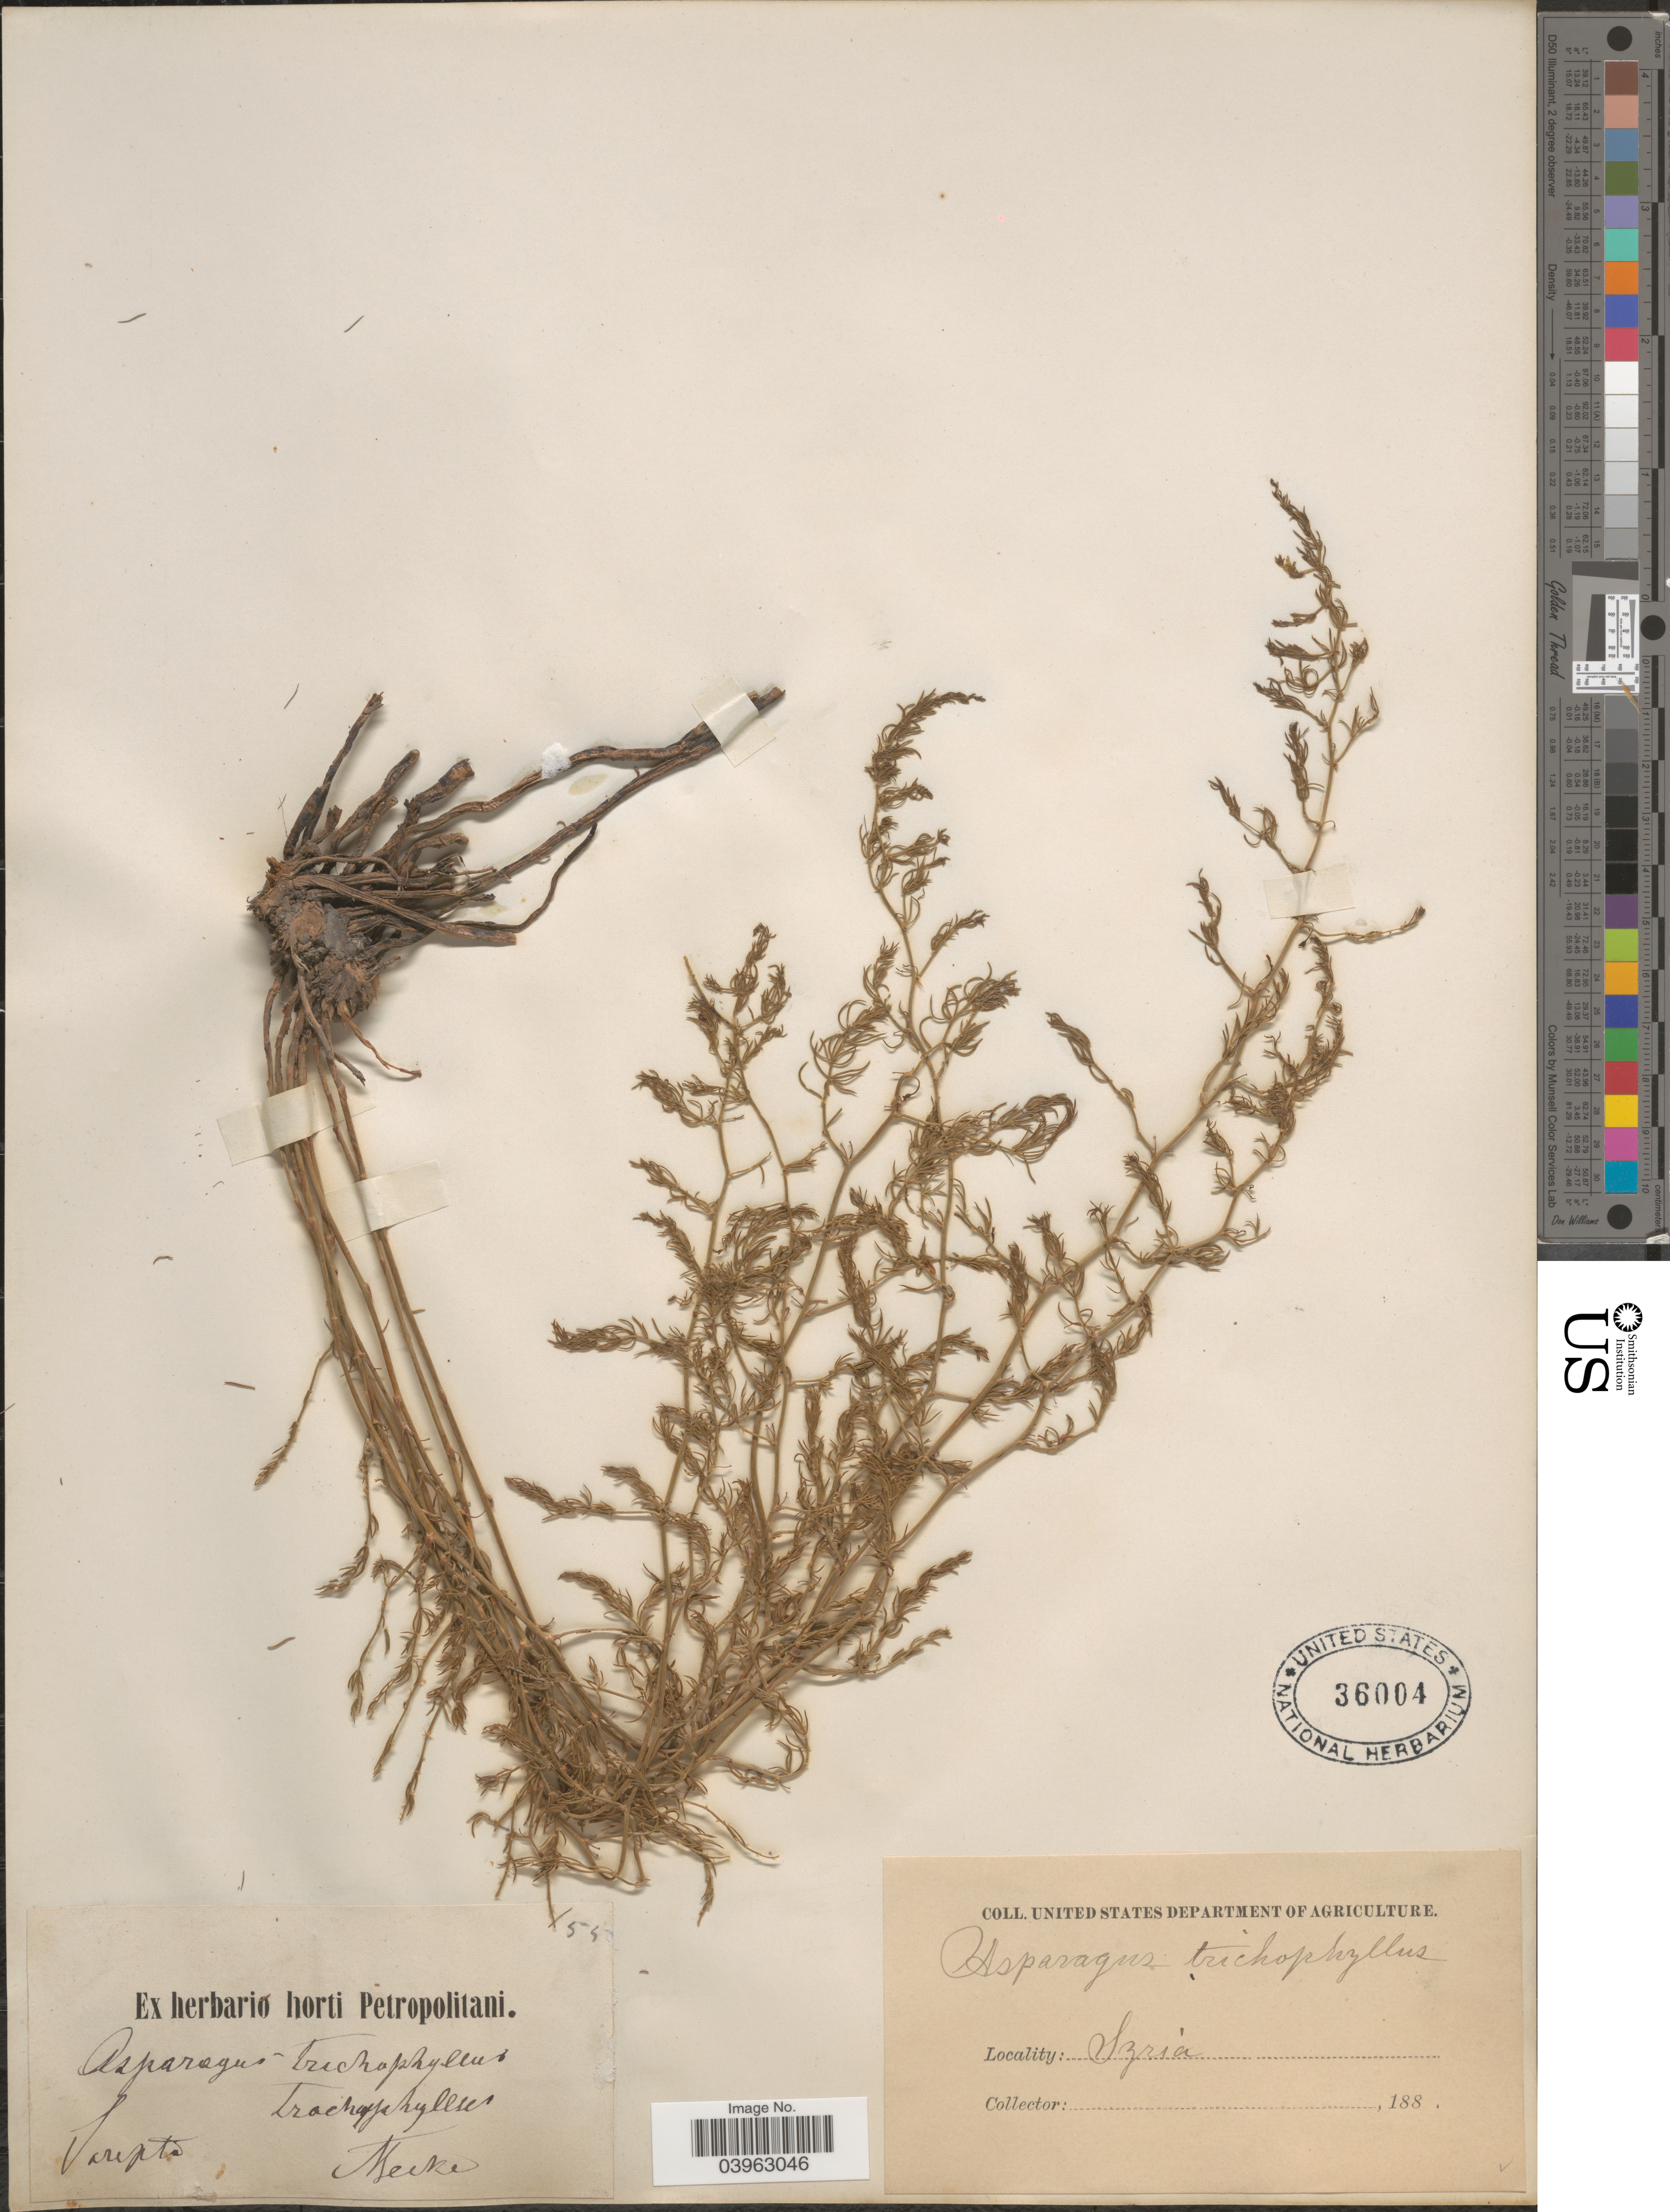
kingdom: Plantae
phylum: Tracheophyta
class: Liliopsida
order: Asparagales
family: Asparagaceae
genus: Asparagus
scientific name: Asparagus trichophyllus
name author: Bunge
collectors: A. Becker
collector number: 55?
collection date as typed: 188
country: Russian Federation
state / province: Volgograd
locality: Sarepta.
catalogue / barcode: US 36004